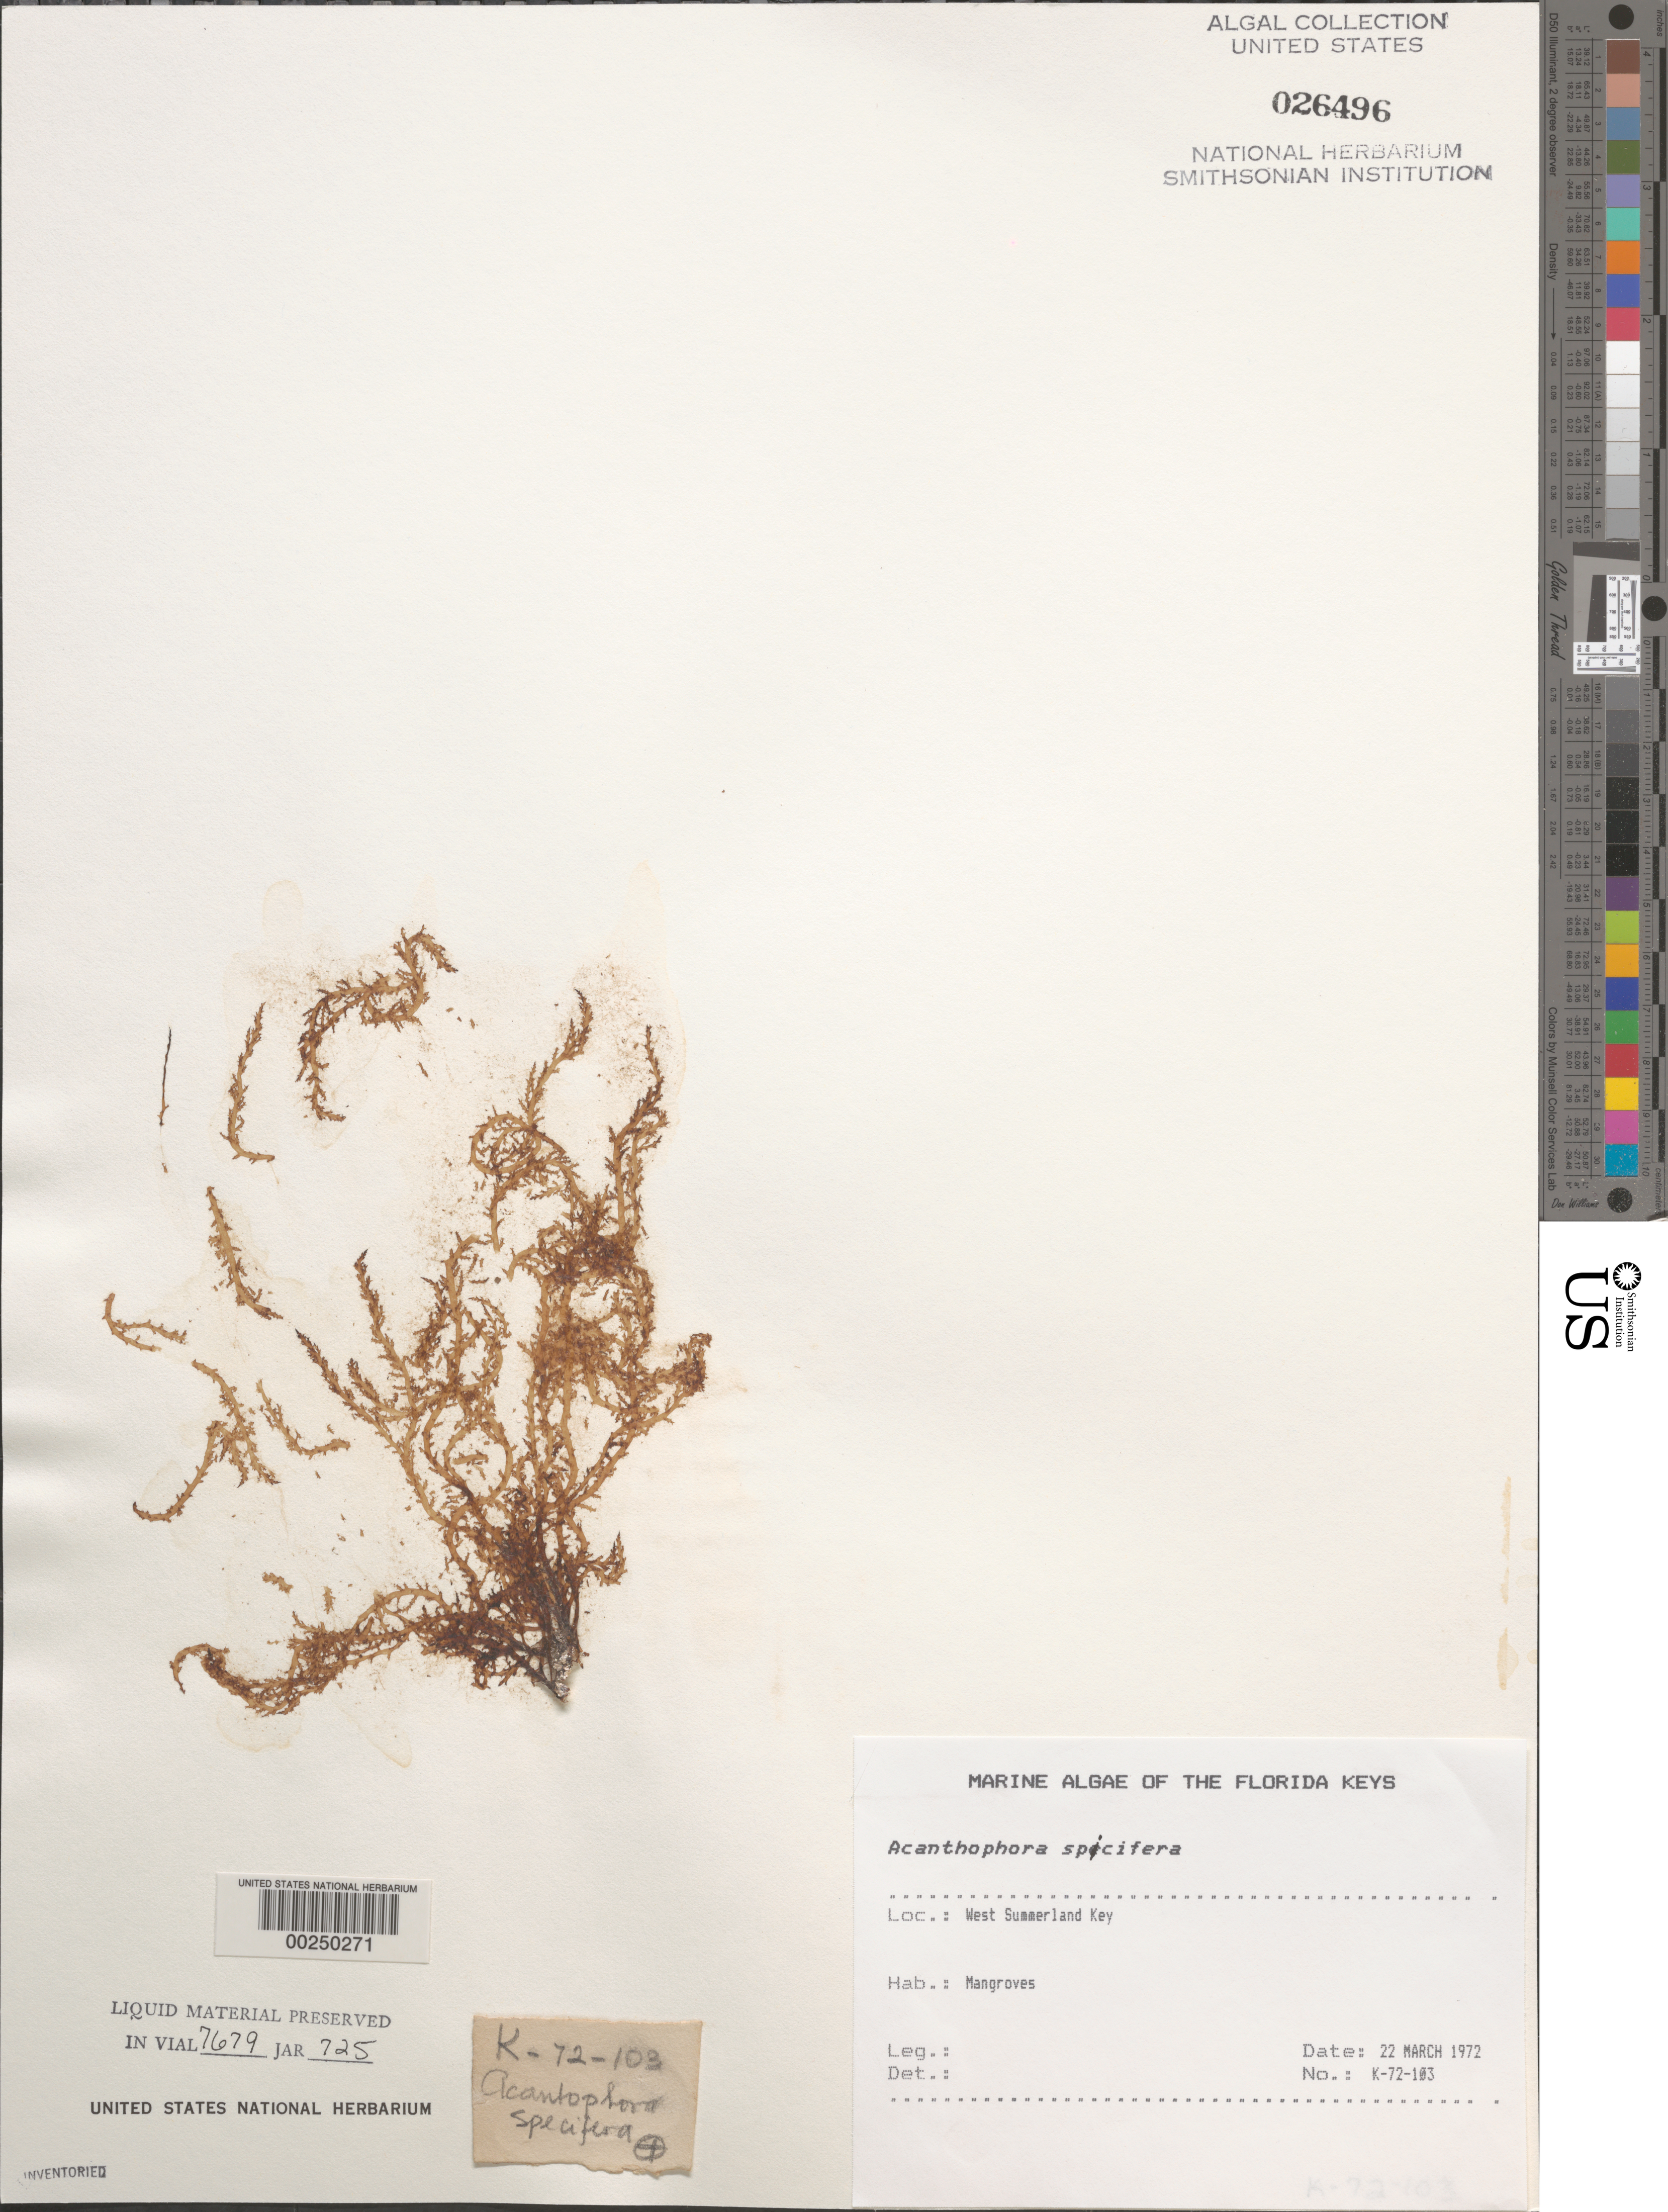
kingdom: Plantae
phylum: Rhodophyta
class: Florideophyceae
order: Ceramiales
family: Rhodomelaceae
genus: Acanthophora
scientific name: Acanthophora spicifera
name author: (Vahl) Børgesen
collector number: K-72-103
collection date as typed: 22 Mar 1972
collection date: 1972-03-22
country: United States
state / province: Florida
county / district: Monroe County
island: West Summerland Key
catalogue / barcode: US 26496